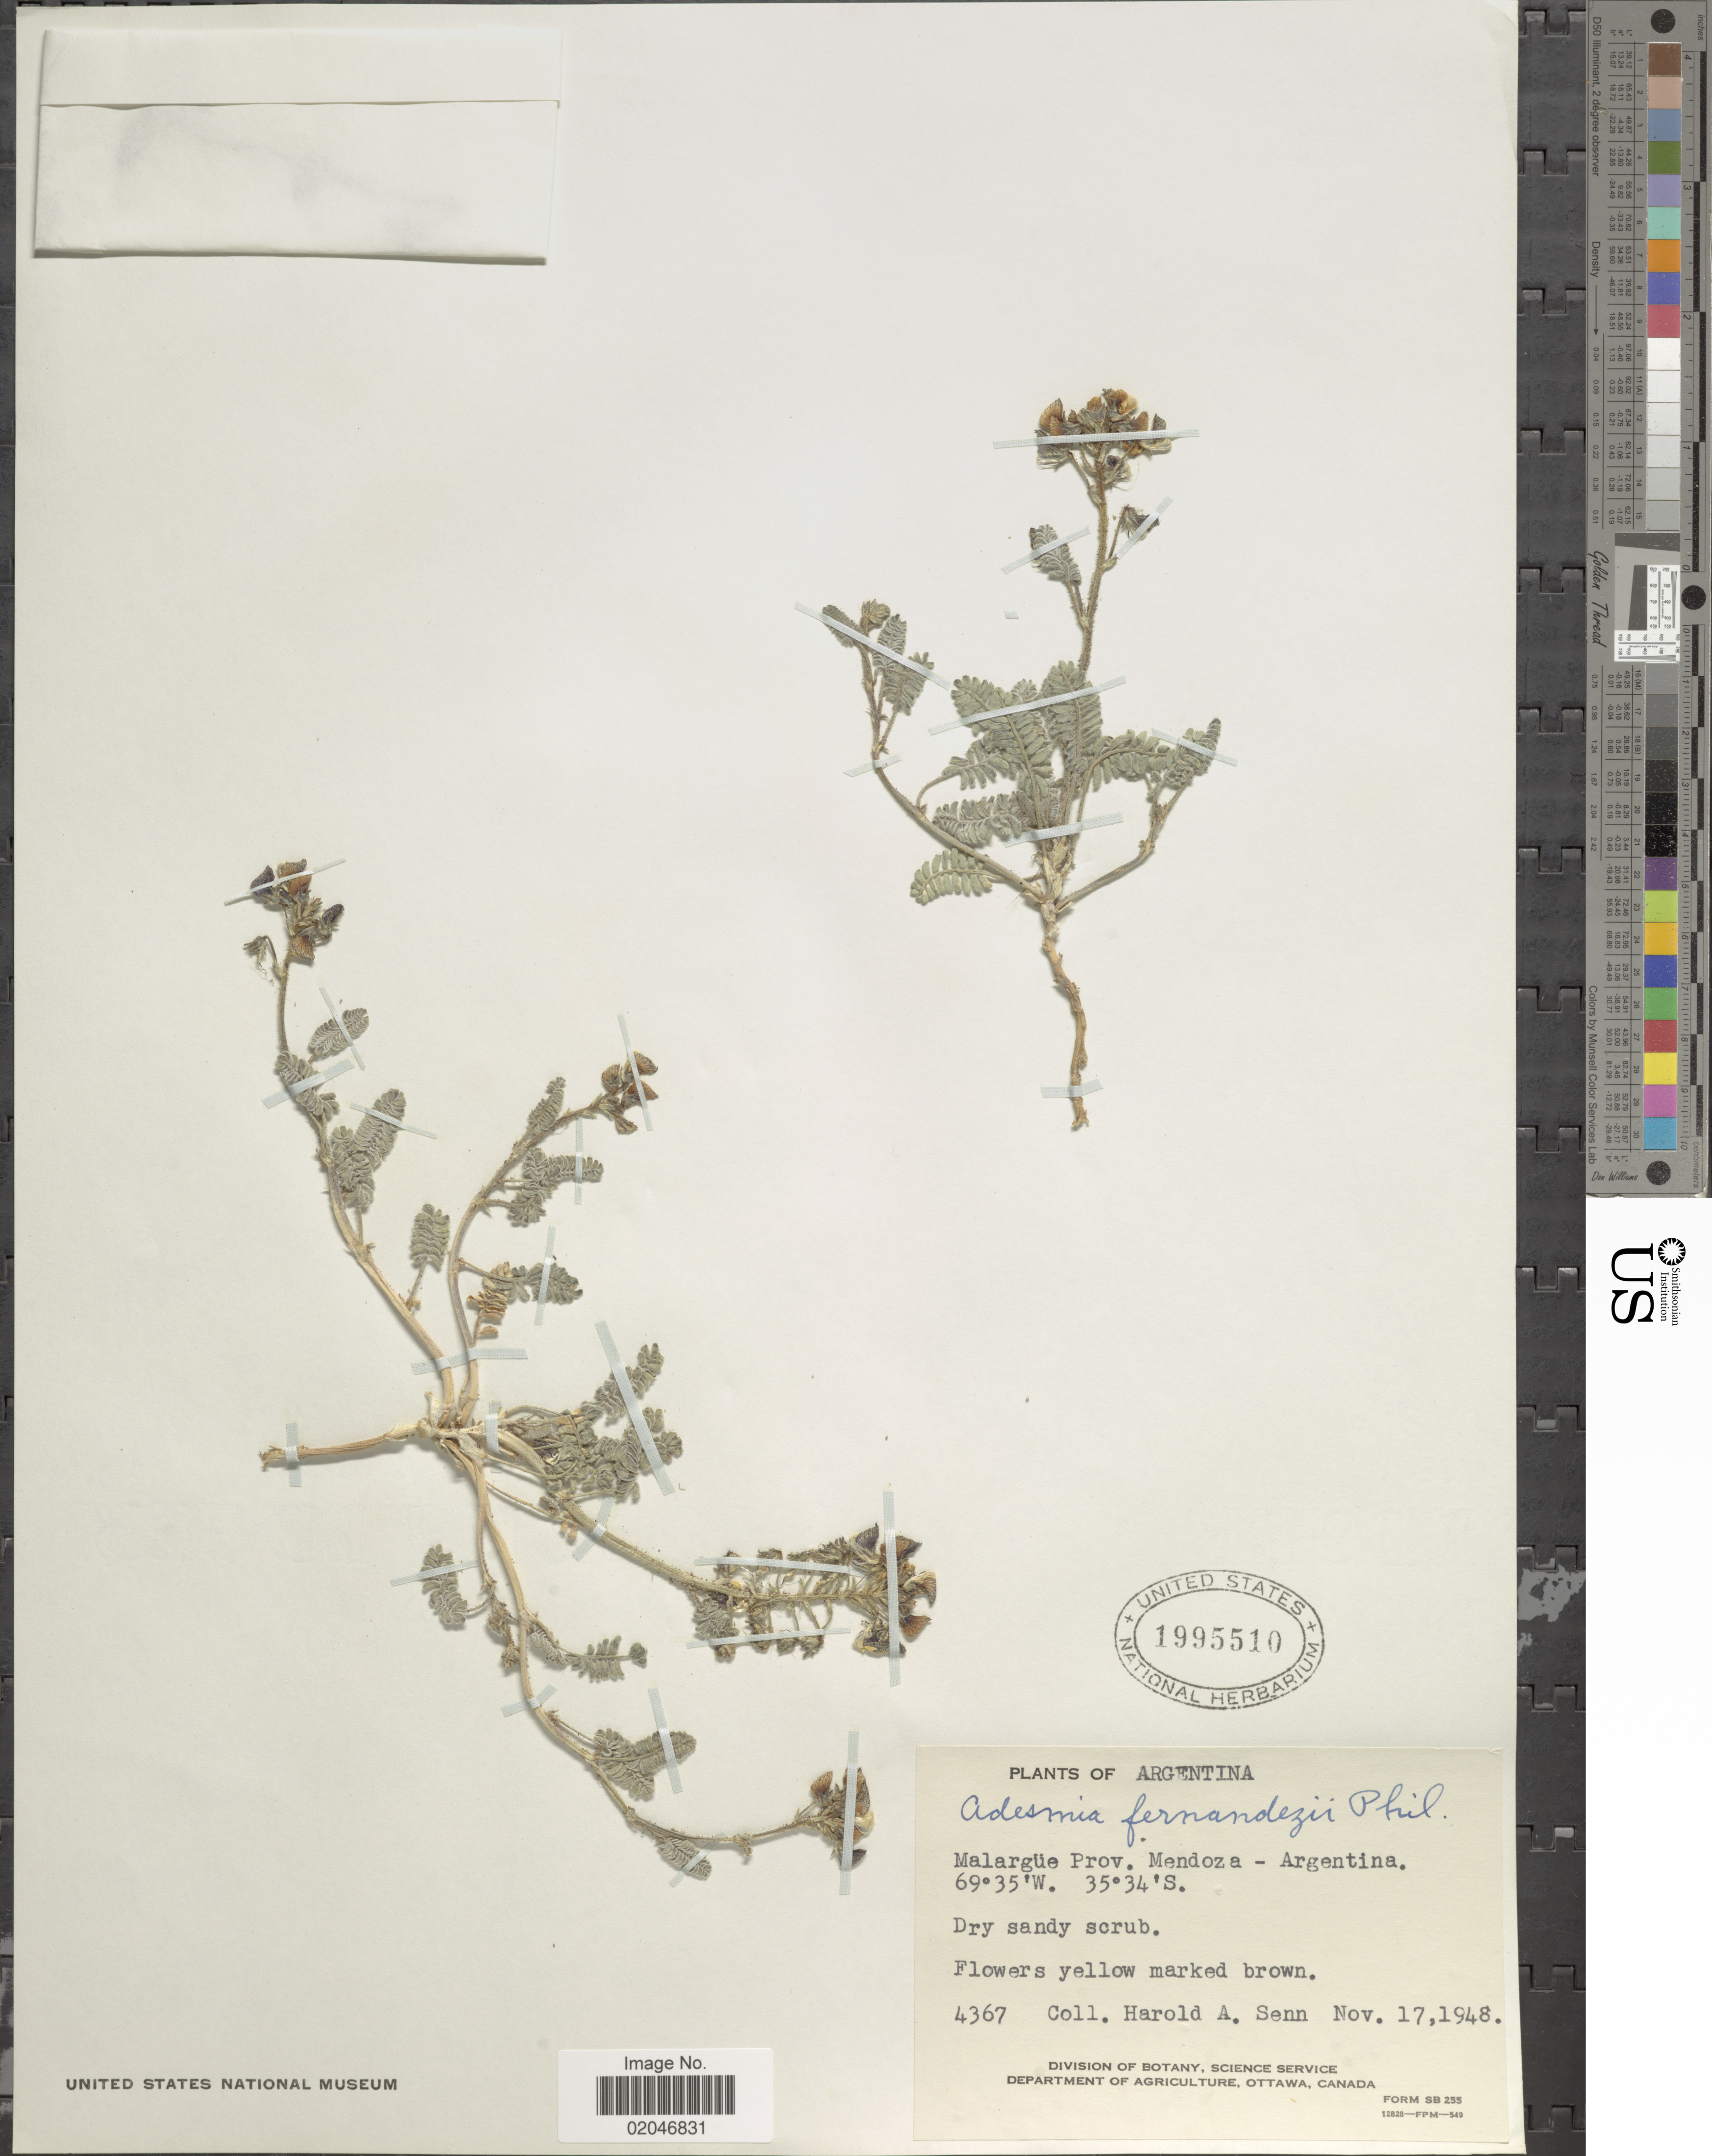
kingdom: Plantae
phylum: Tracheophyta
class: Magnoliopsida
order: Fabales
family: Fabaceae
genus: Adesmia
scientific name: Adesmia corymbosa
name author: Clos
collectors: H. Senn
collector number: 4367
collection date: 1948-11-17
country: Argentina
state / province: Mendoza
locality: Malargue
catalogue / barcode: US 1995510